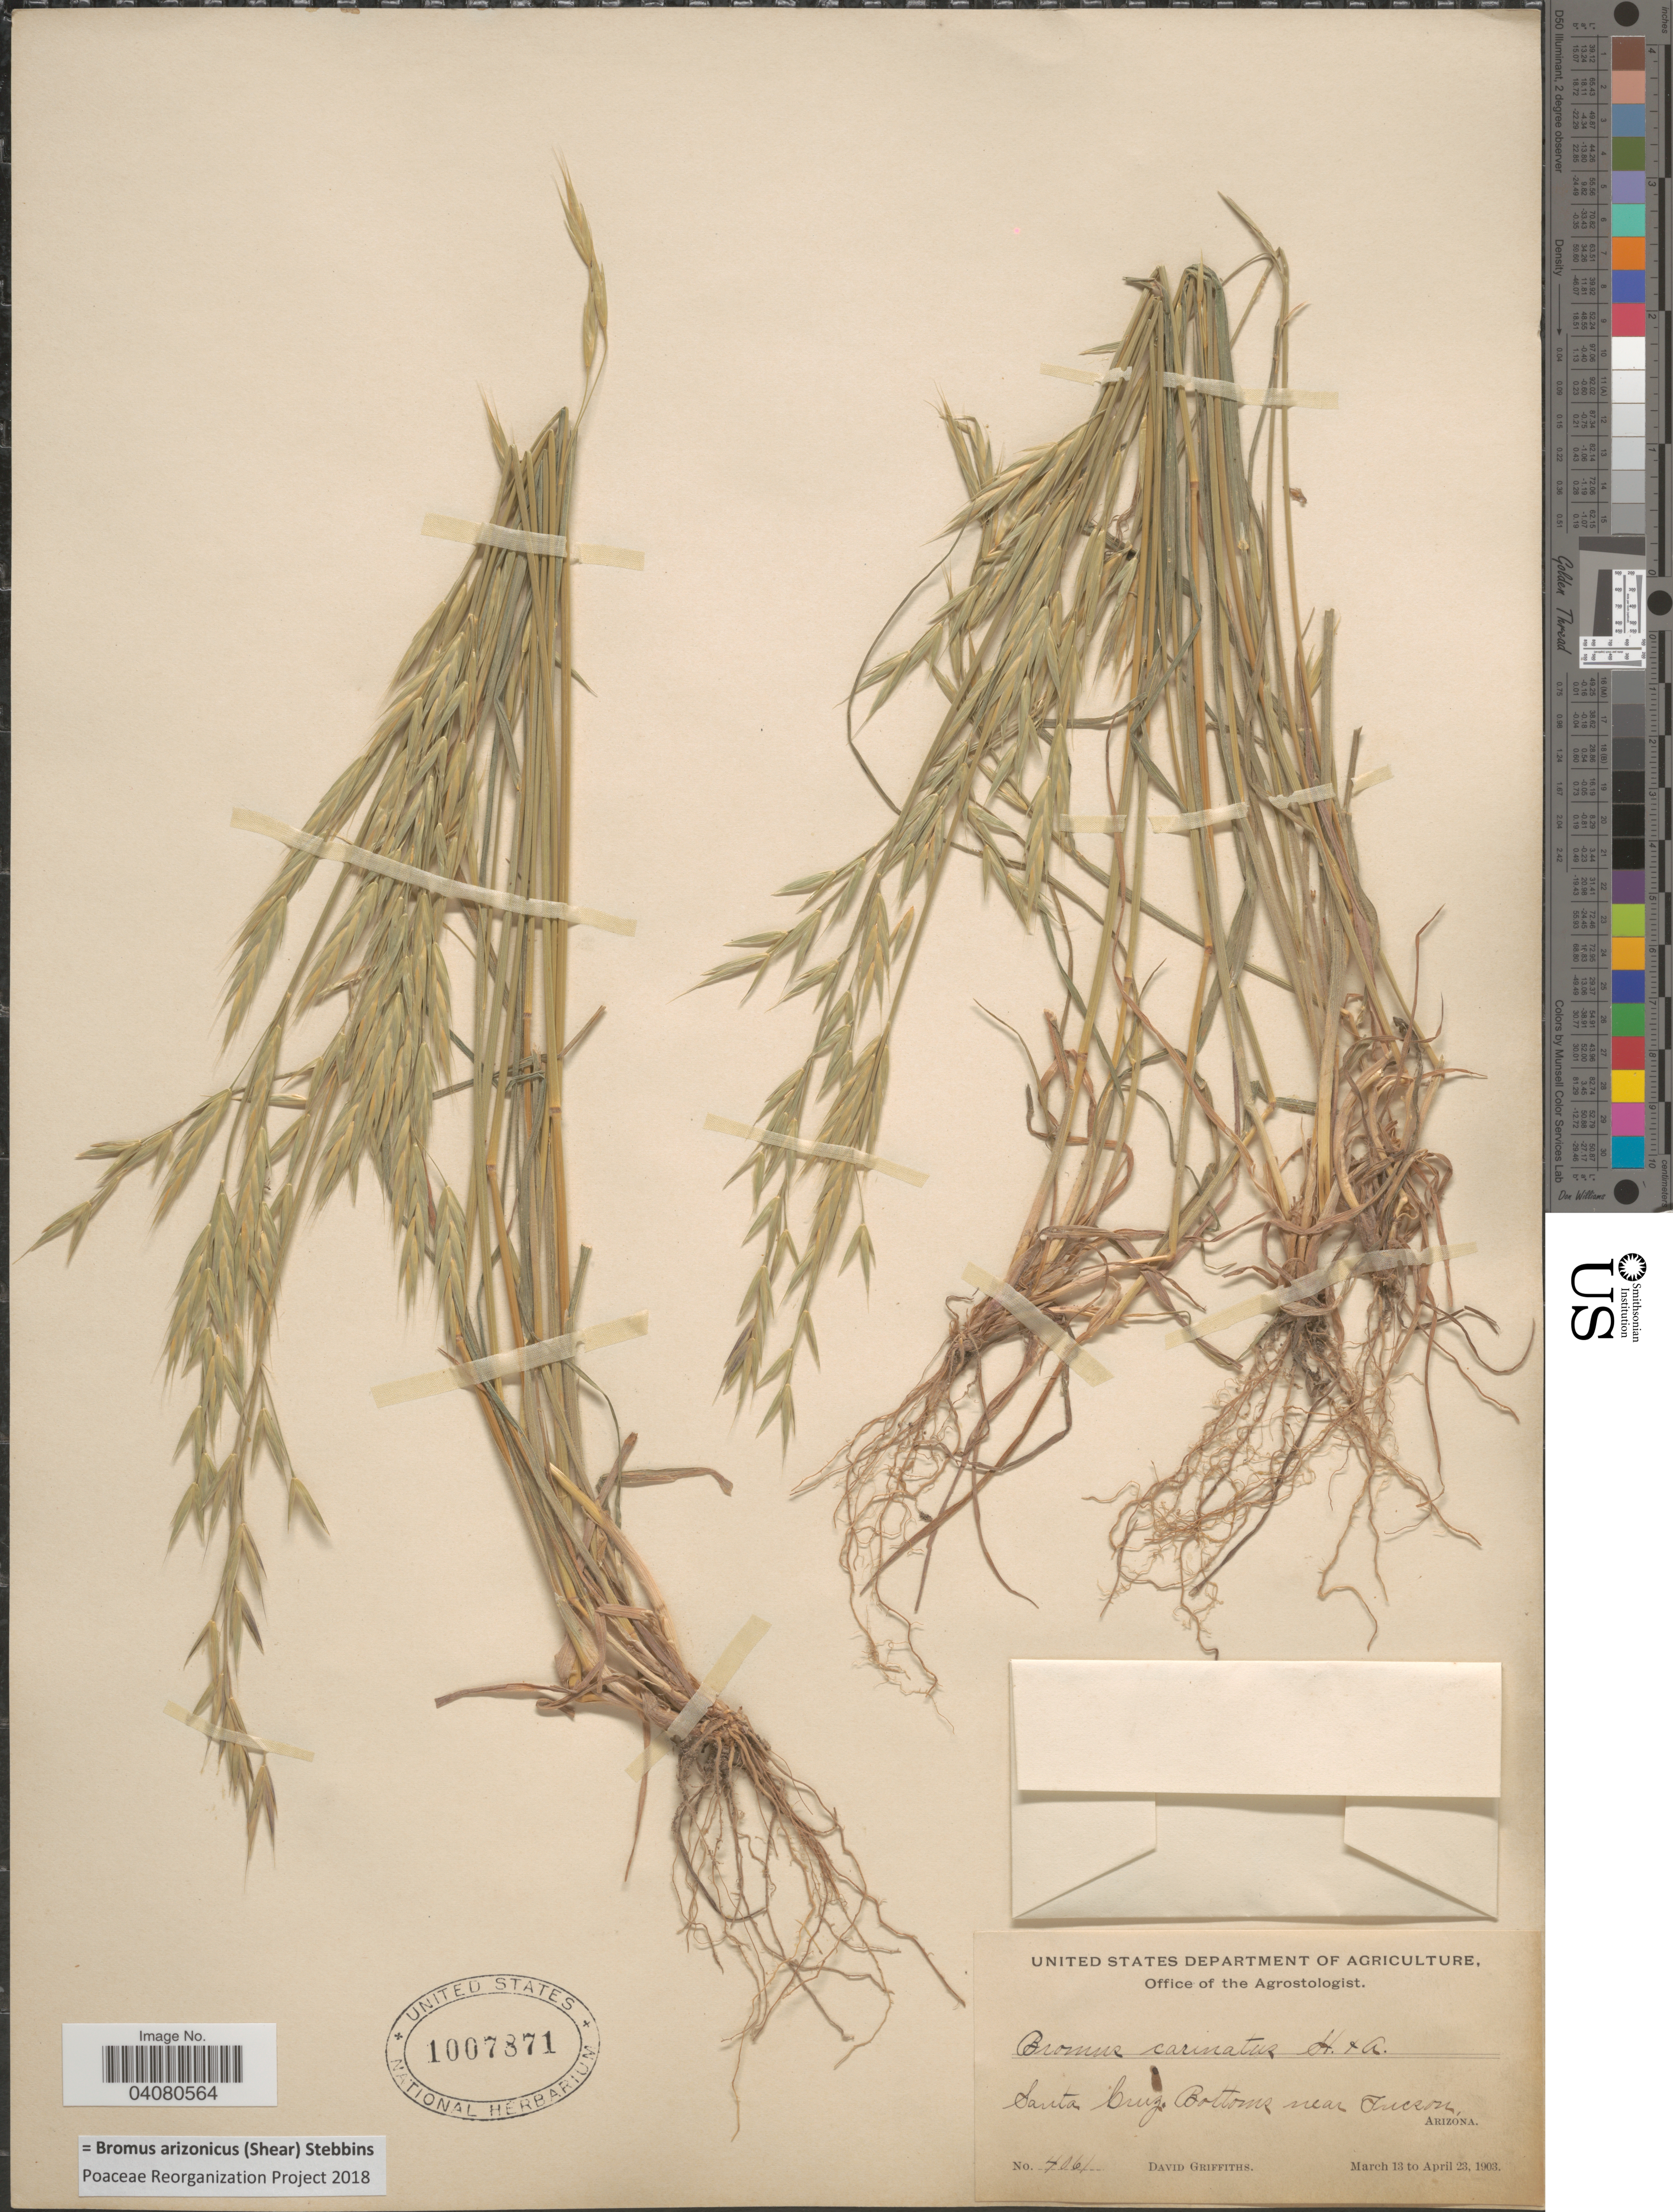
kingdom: Plantae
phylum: Tracheophyta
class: Liliopsida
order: Poales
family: Poaceae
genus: Bromus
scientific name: Bromus arizonicus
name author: (Shear) Stebbins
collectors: D. Griffiths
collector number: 4061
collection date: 1903-03-13/1903-04-23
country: United States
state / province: Arizona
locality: Santa Cruz. Bottoms near Tucson.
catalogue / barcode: US 1007871